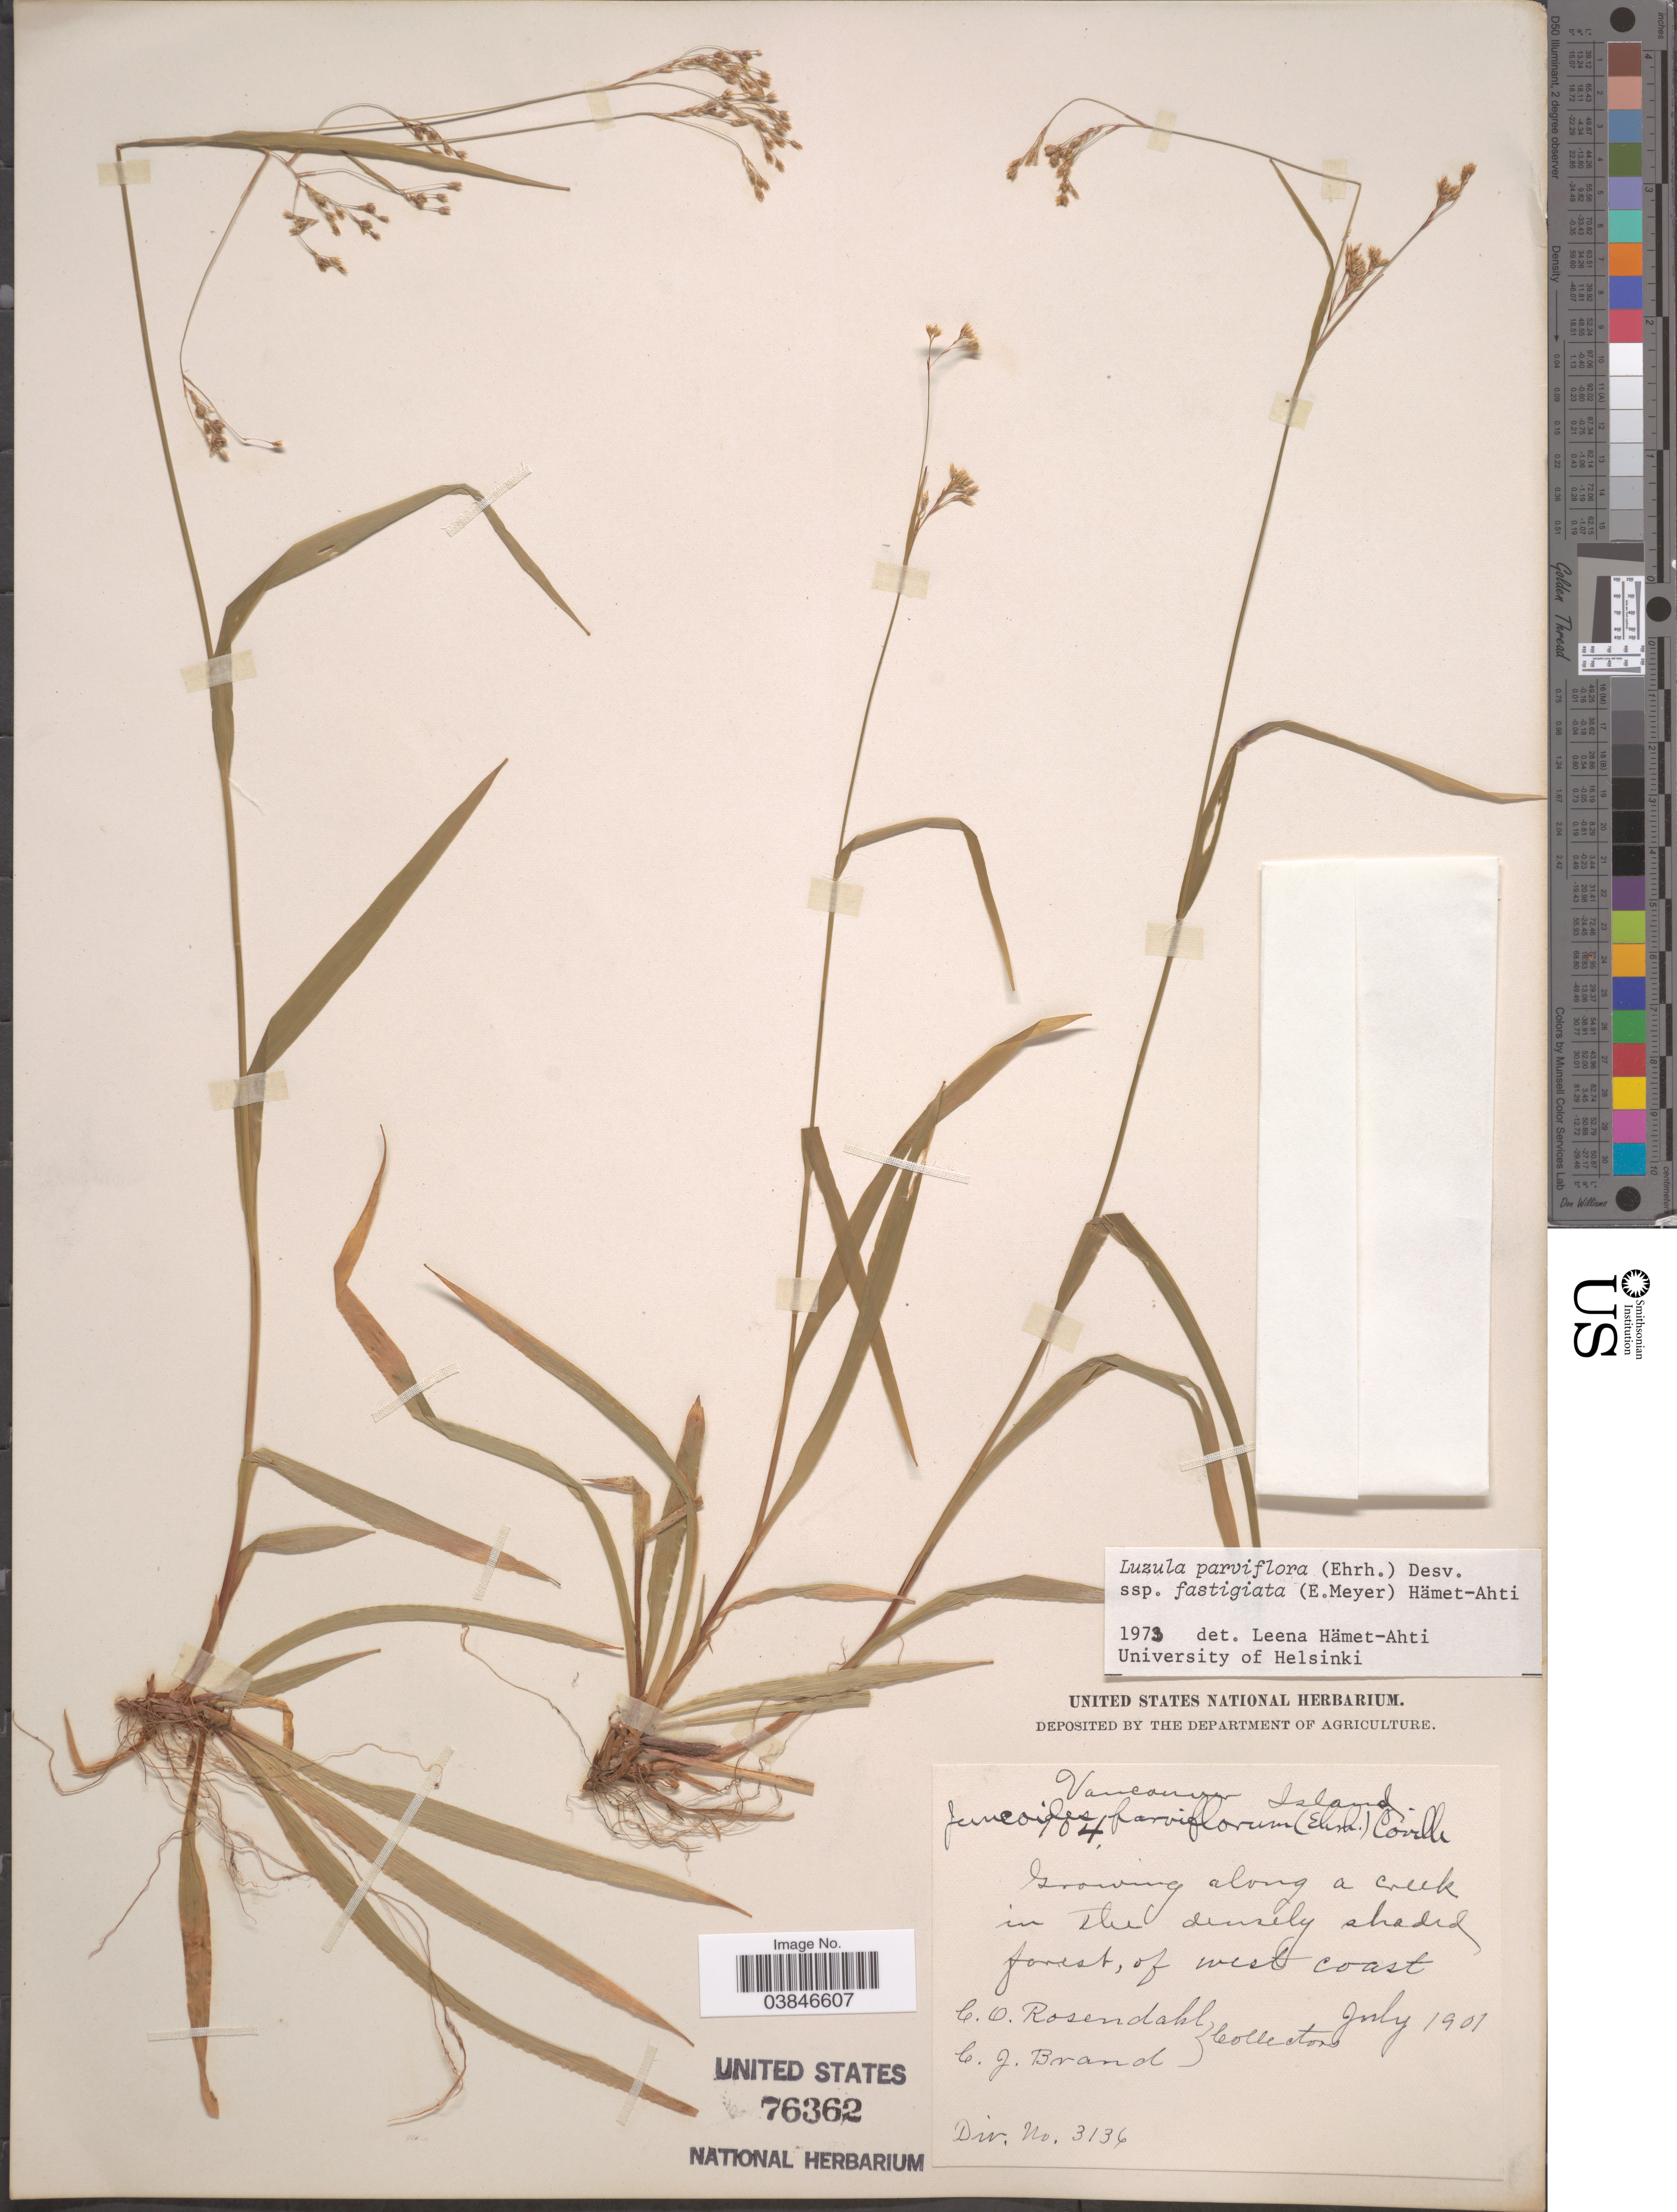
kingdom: Plantae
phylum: Tracheophyta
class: Liliopsida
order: Poales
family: Juncaceae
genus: Luzula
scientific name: Luzula parviflora subsp. fastigiata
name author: Buchenau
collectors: C. O. Rosendahl & C. J. Brand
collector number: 3136?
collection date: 1901-07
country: Canada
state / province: British Columbia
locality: Vancouver Island. Along a creek in The densely shaded forest, of west coast.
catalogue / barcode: US 76362